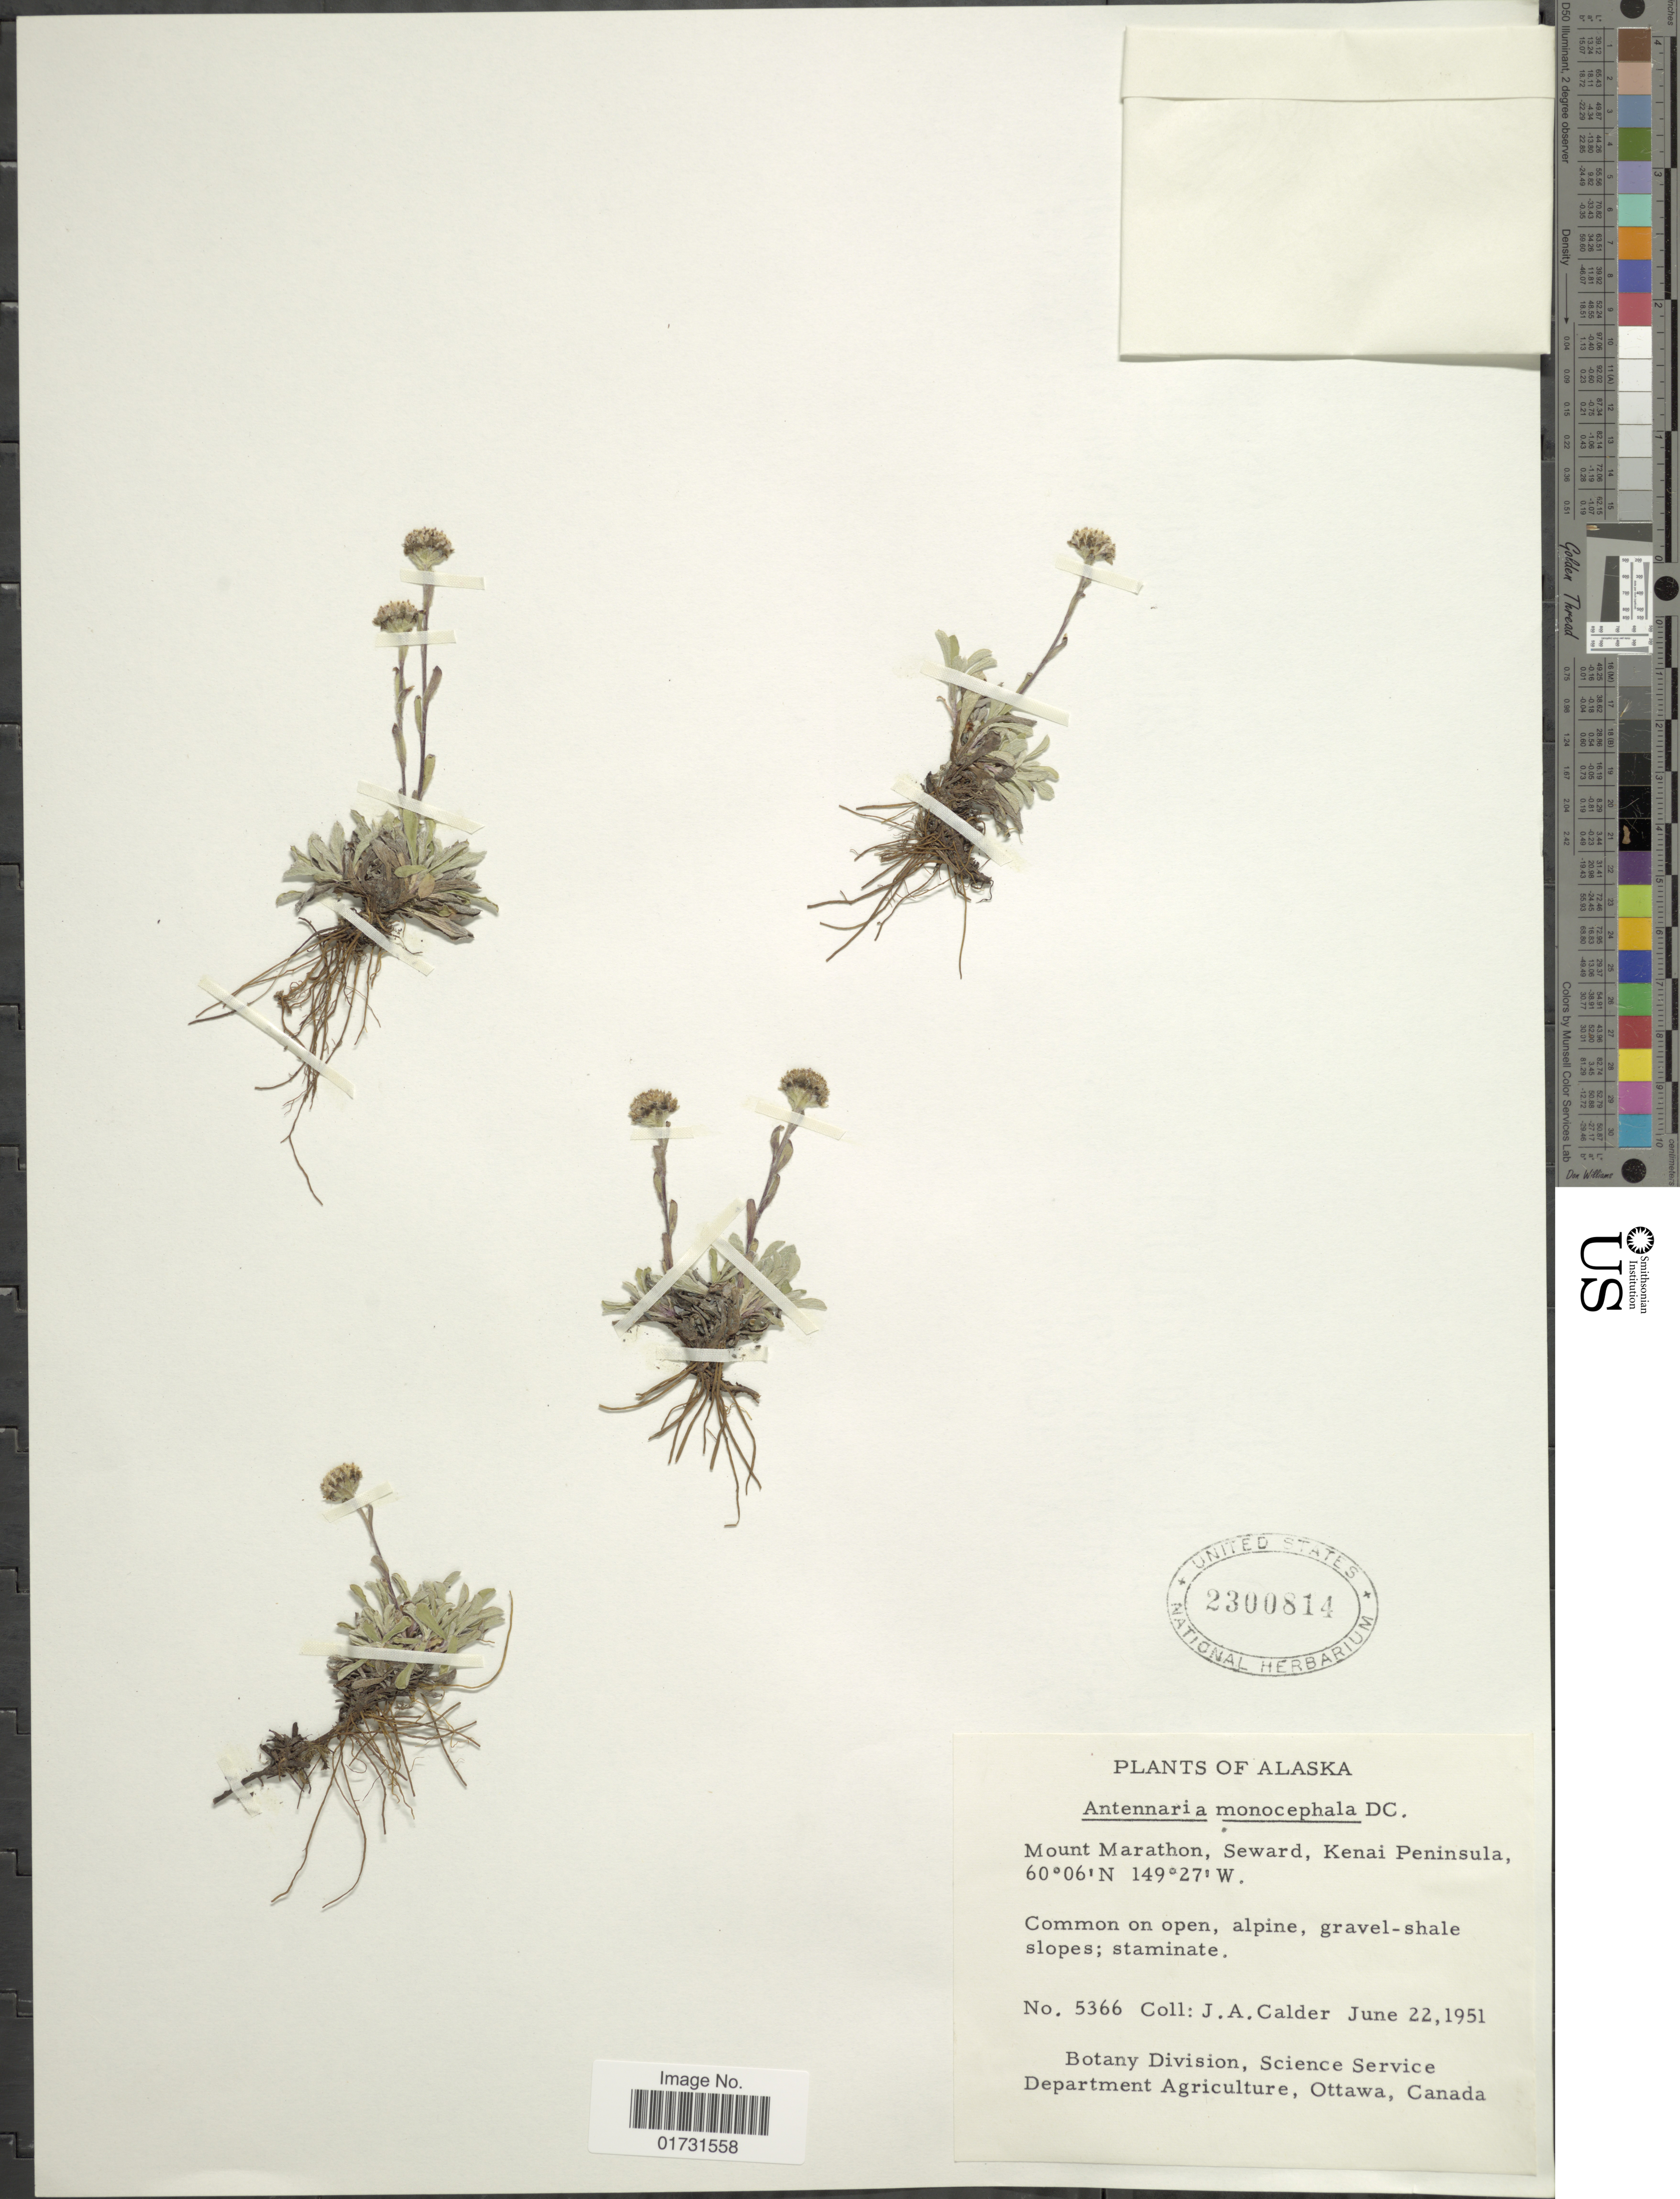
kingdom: Plantae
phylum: Tracheophyta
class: Magnoliopsida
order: Asterales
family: Asteraceae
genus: Antennaria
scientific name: Antennaria monocephala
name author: DC.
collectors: J. A. Calder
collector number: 5366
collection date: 1951-06-22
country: United States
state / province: Alaska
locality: Mount Marathon, Seward, Kenai Peninsula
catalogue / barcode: US 2300814